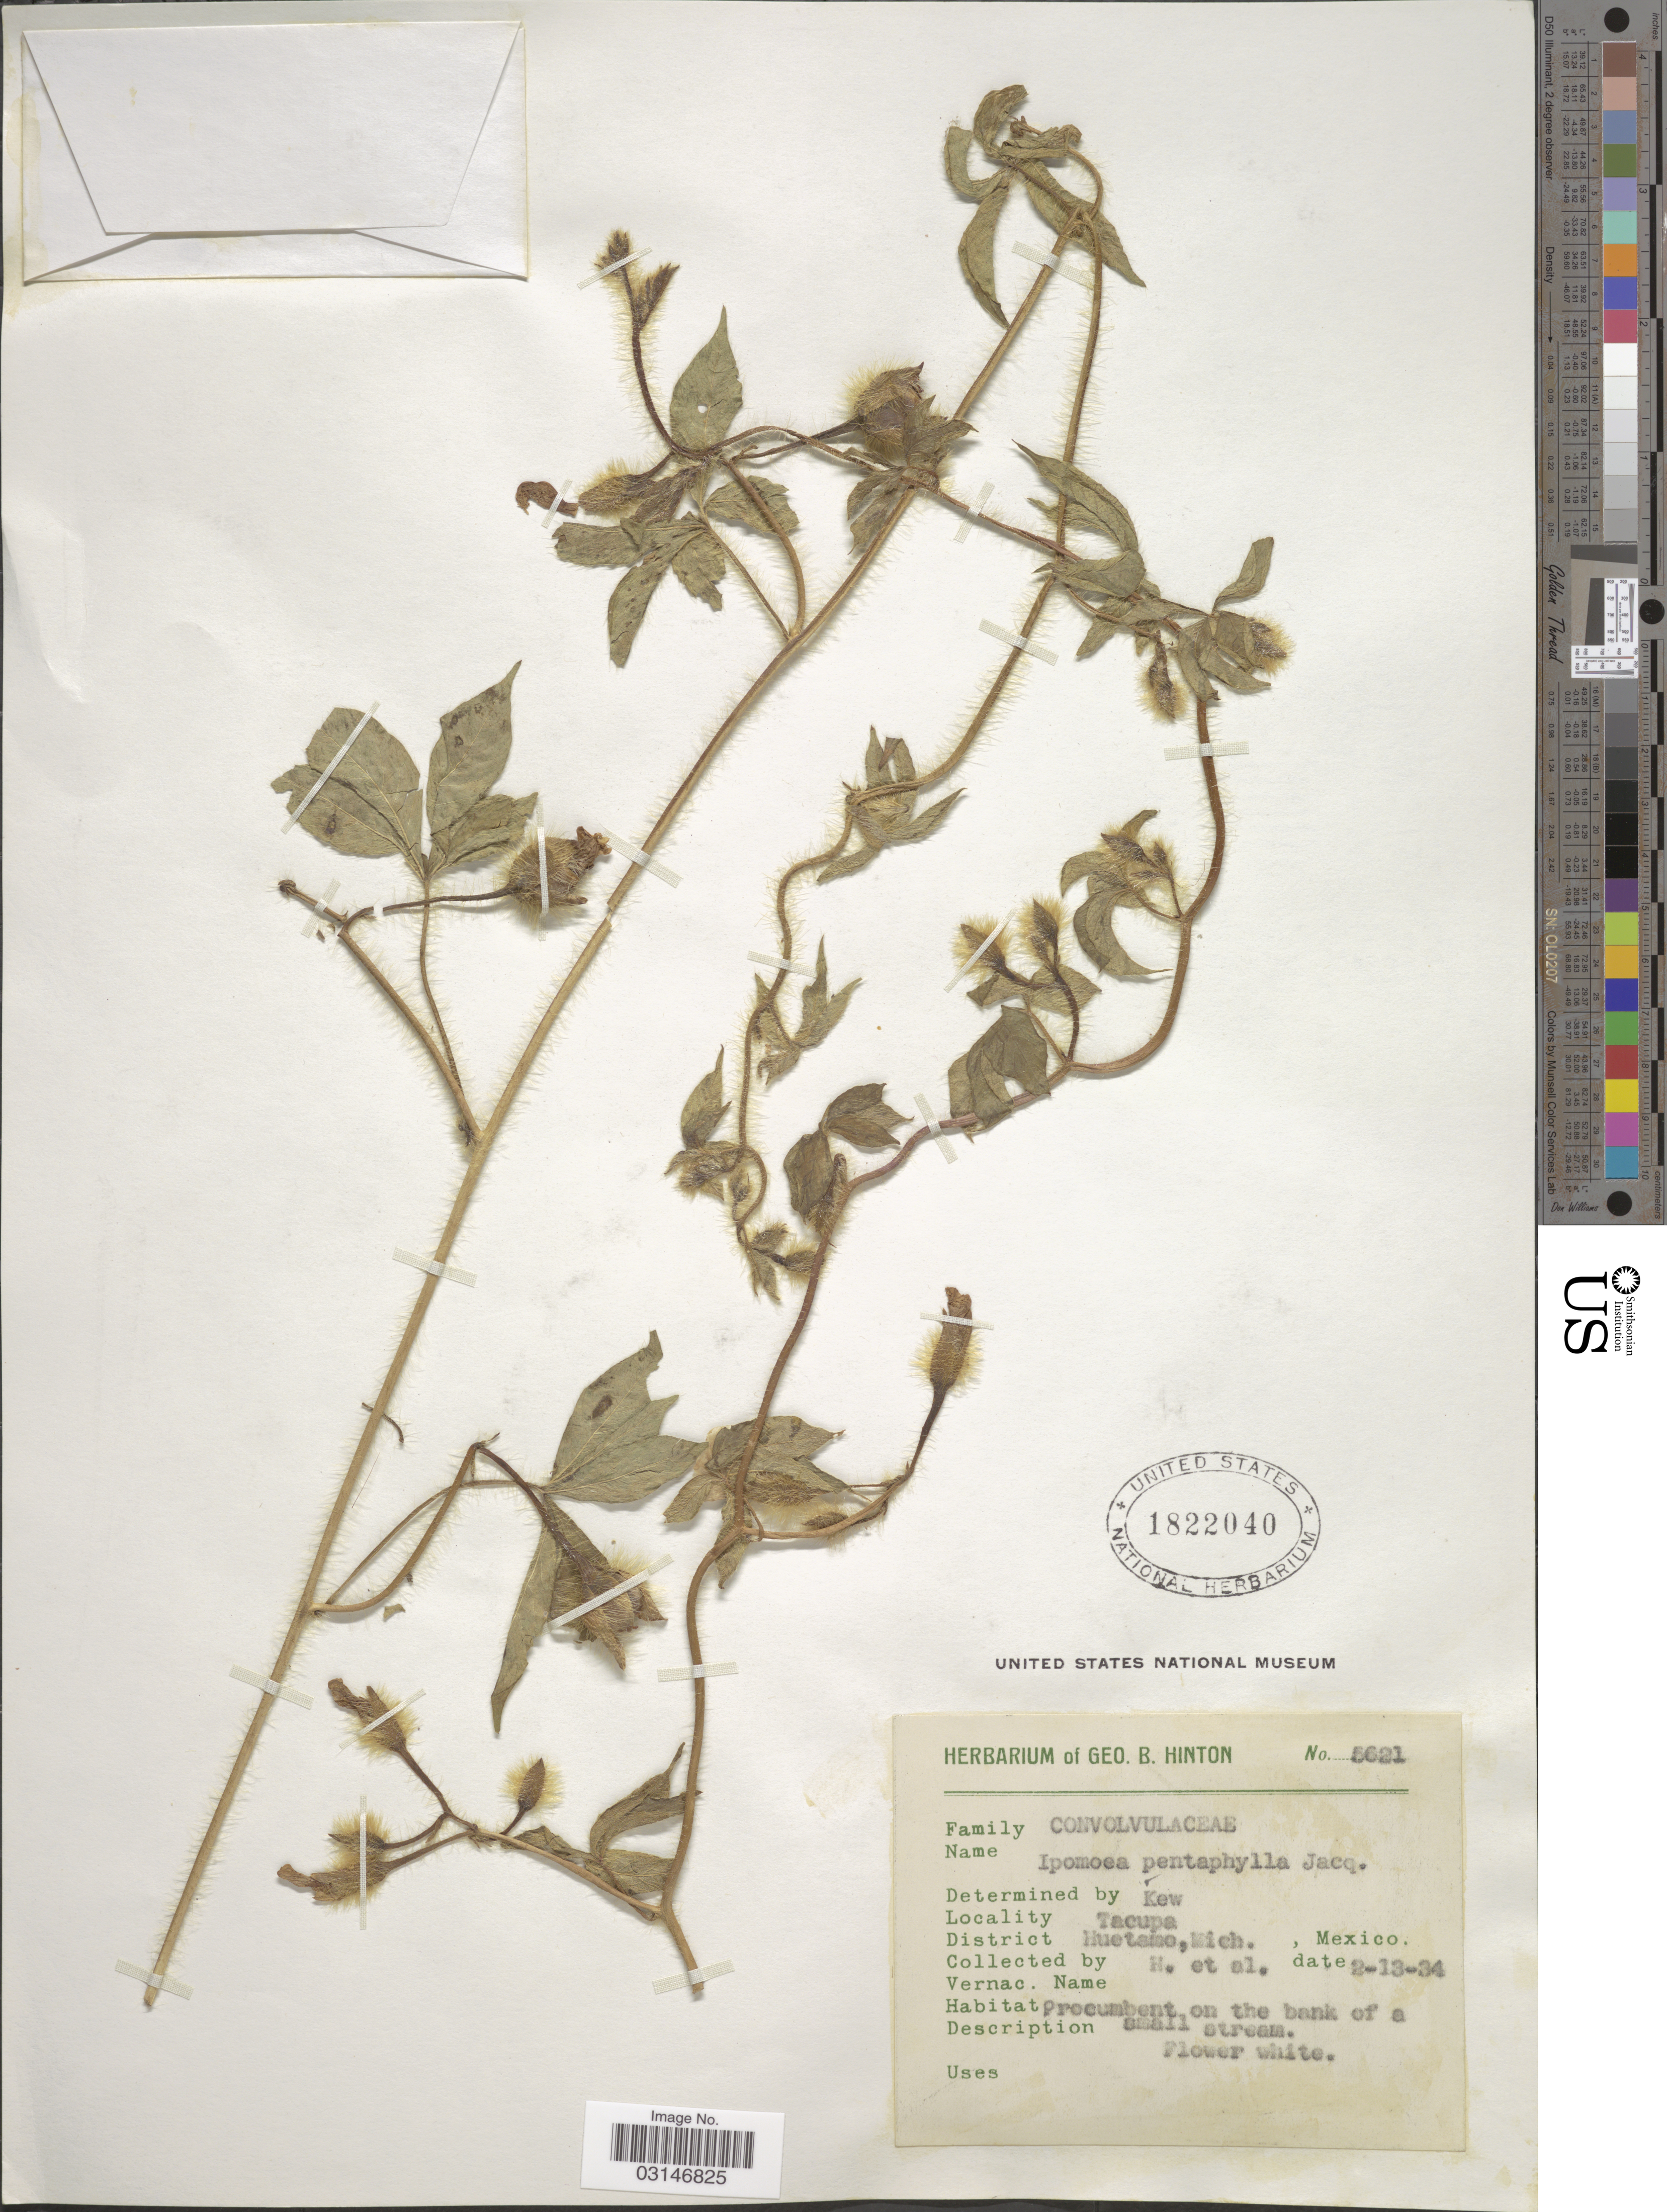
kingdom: Plantae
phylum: Tracheophyta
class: Magnoliopsida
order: Solanales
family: Convolvulaceae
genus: Distimake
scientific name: Distimake aegyptius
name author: (L.) A. R. Simões & Staples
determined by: Strong, Mark T., (BOT), Smithsonian Institution - National Museum of Natural History (UNITED STATES)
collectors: G. B. Hinton & et al.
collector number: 5621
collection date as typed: Transcribed d/m/y: 13/2/34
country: Mexico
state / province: Michoacán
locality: Tacupa, District Huetamo.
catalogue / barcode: US 1822040